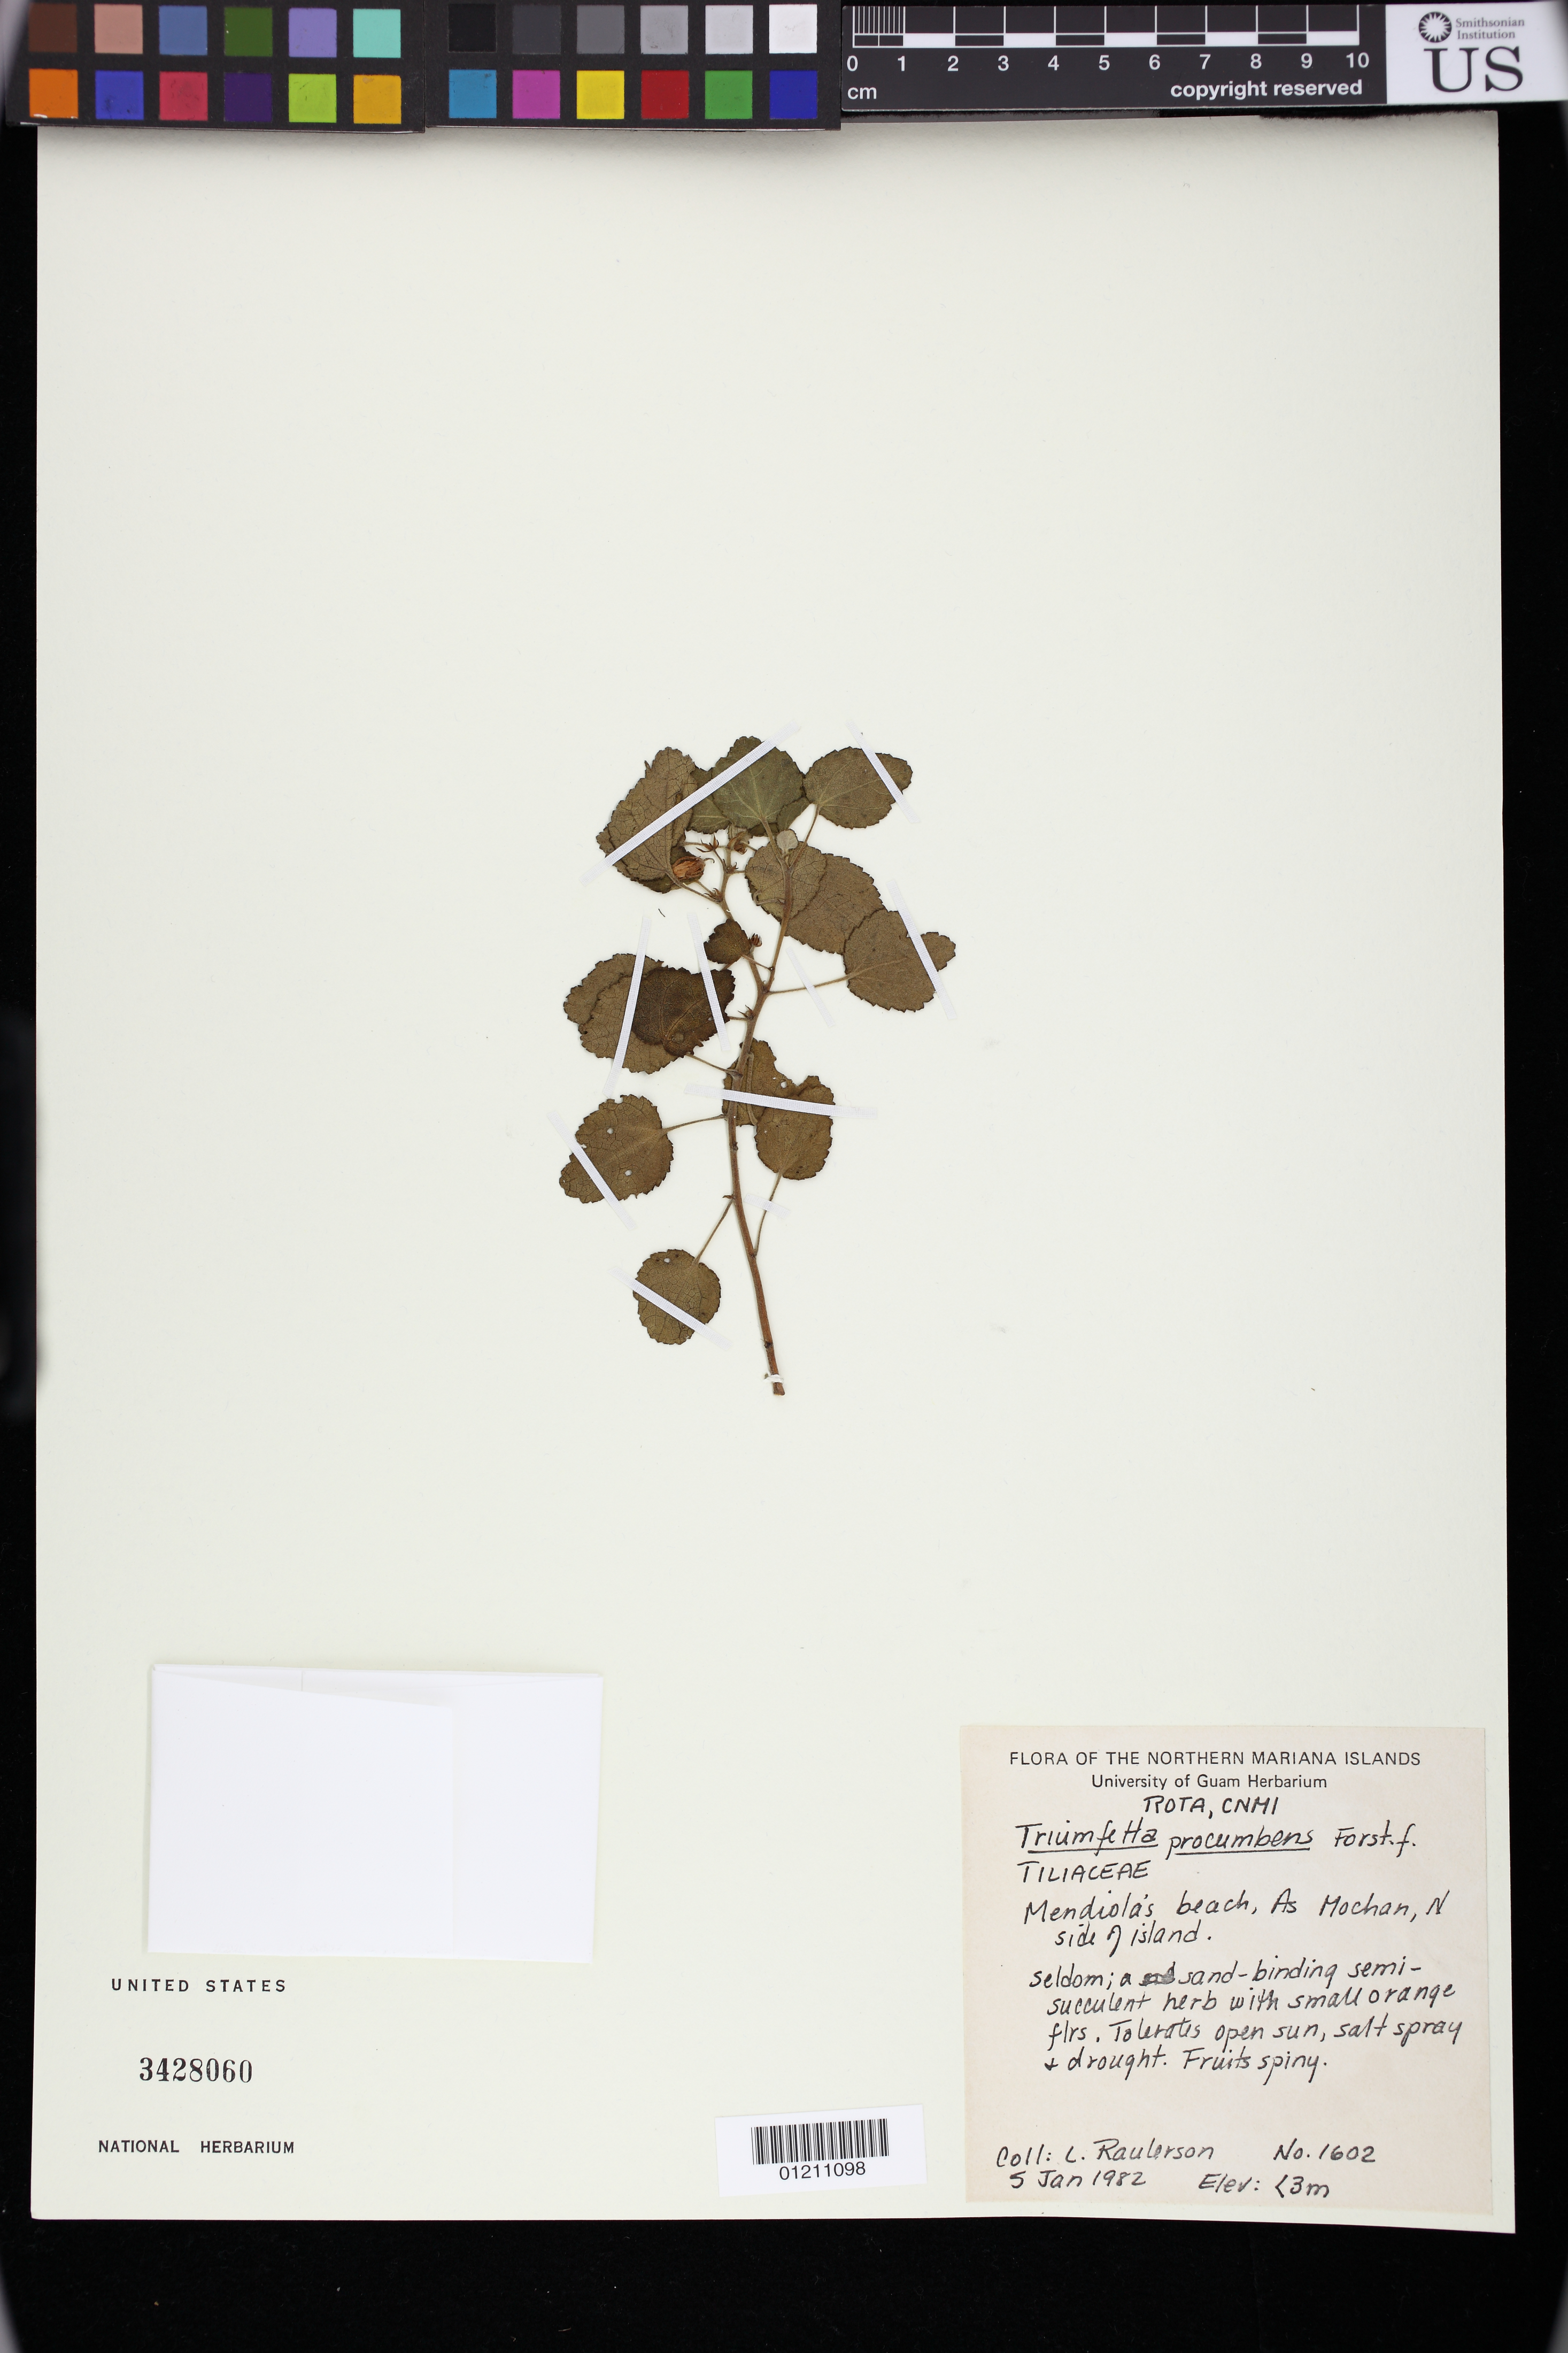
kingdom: Plantae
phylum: Tracheophyta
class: Magnoliopsida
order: Malvales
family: Malvaceae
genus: Triumfetta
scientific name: Triumfetta procumbens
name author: G. Forst.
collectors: L. Raulerson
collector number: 1602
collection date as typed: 01 May 1982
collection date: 1982-05-01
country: Northern Mariana Islands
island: Rota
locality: Northern Mariana Islands: Rota, CNMI. Mendiola's beach, As Mochan, N side of island.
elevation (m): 3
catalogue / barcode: US 3428060